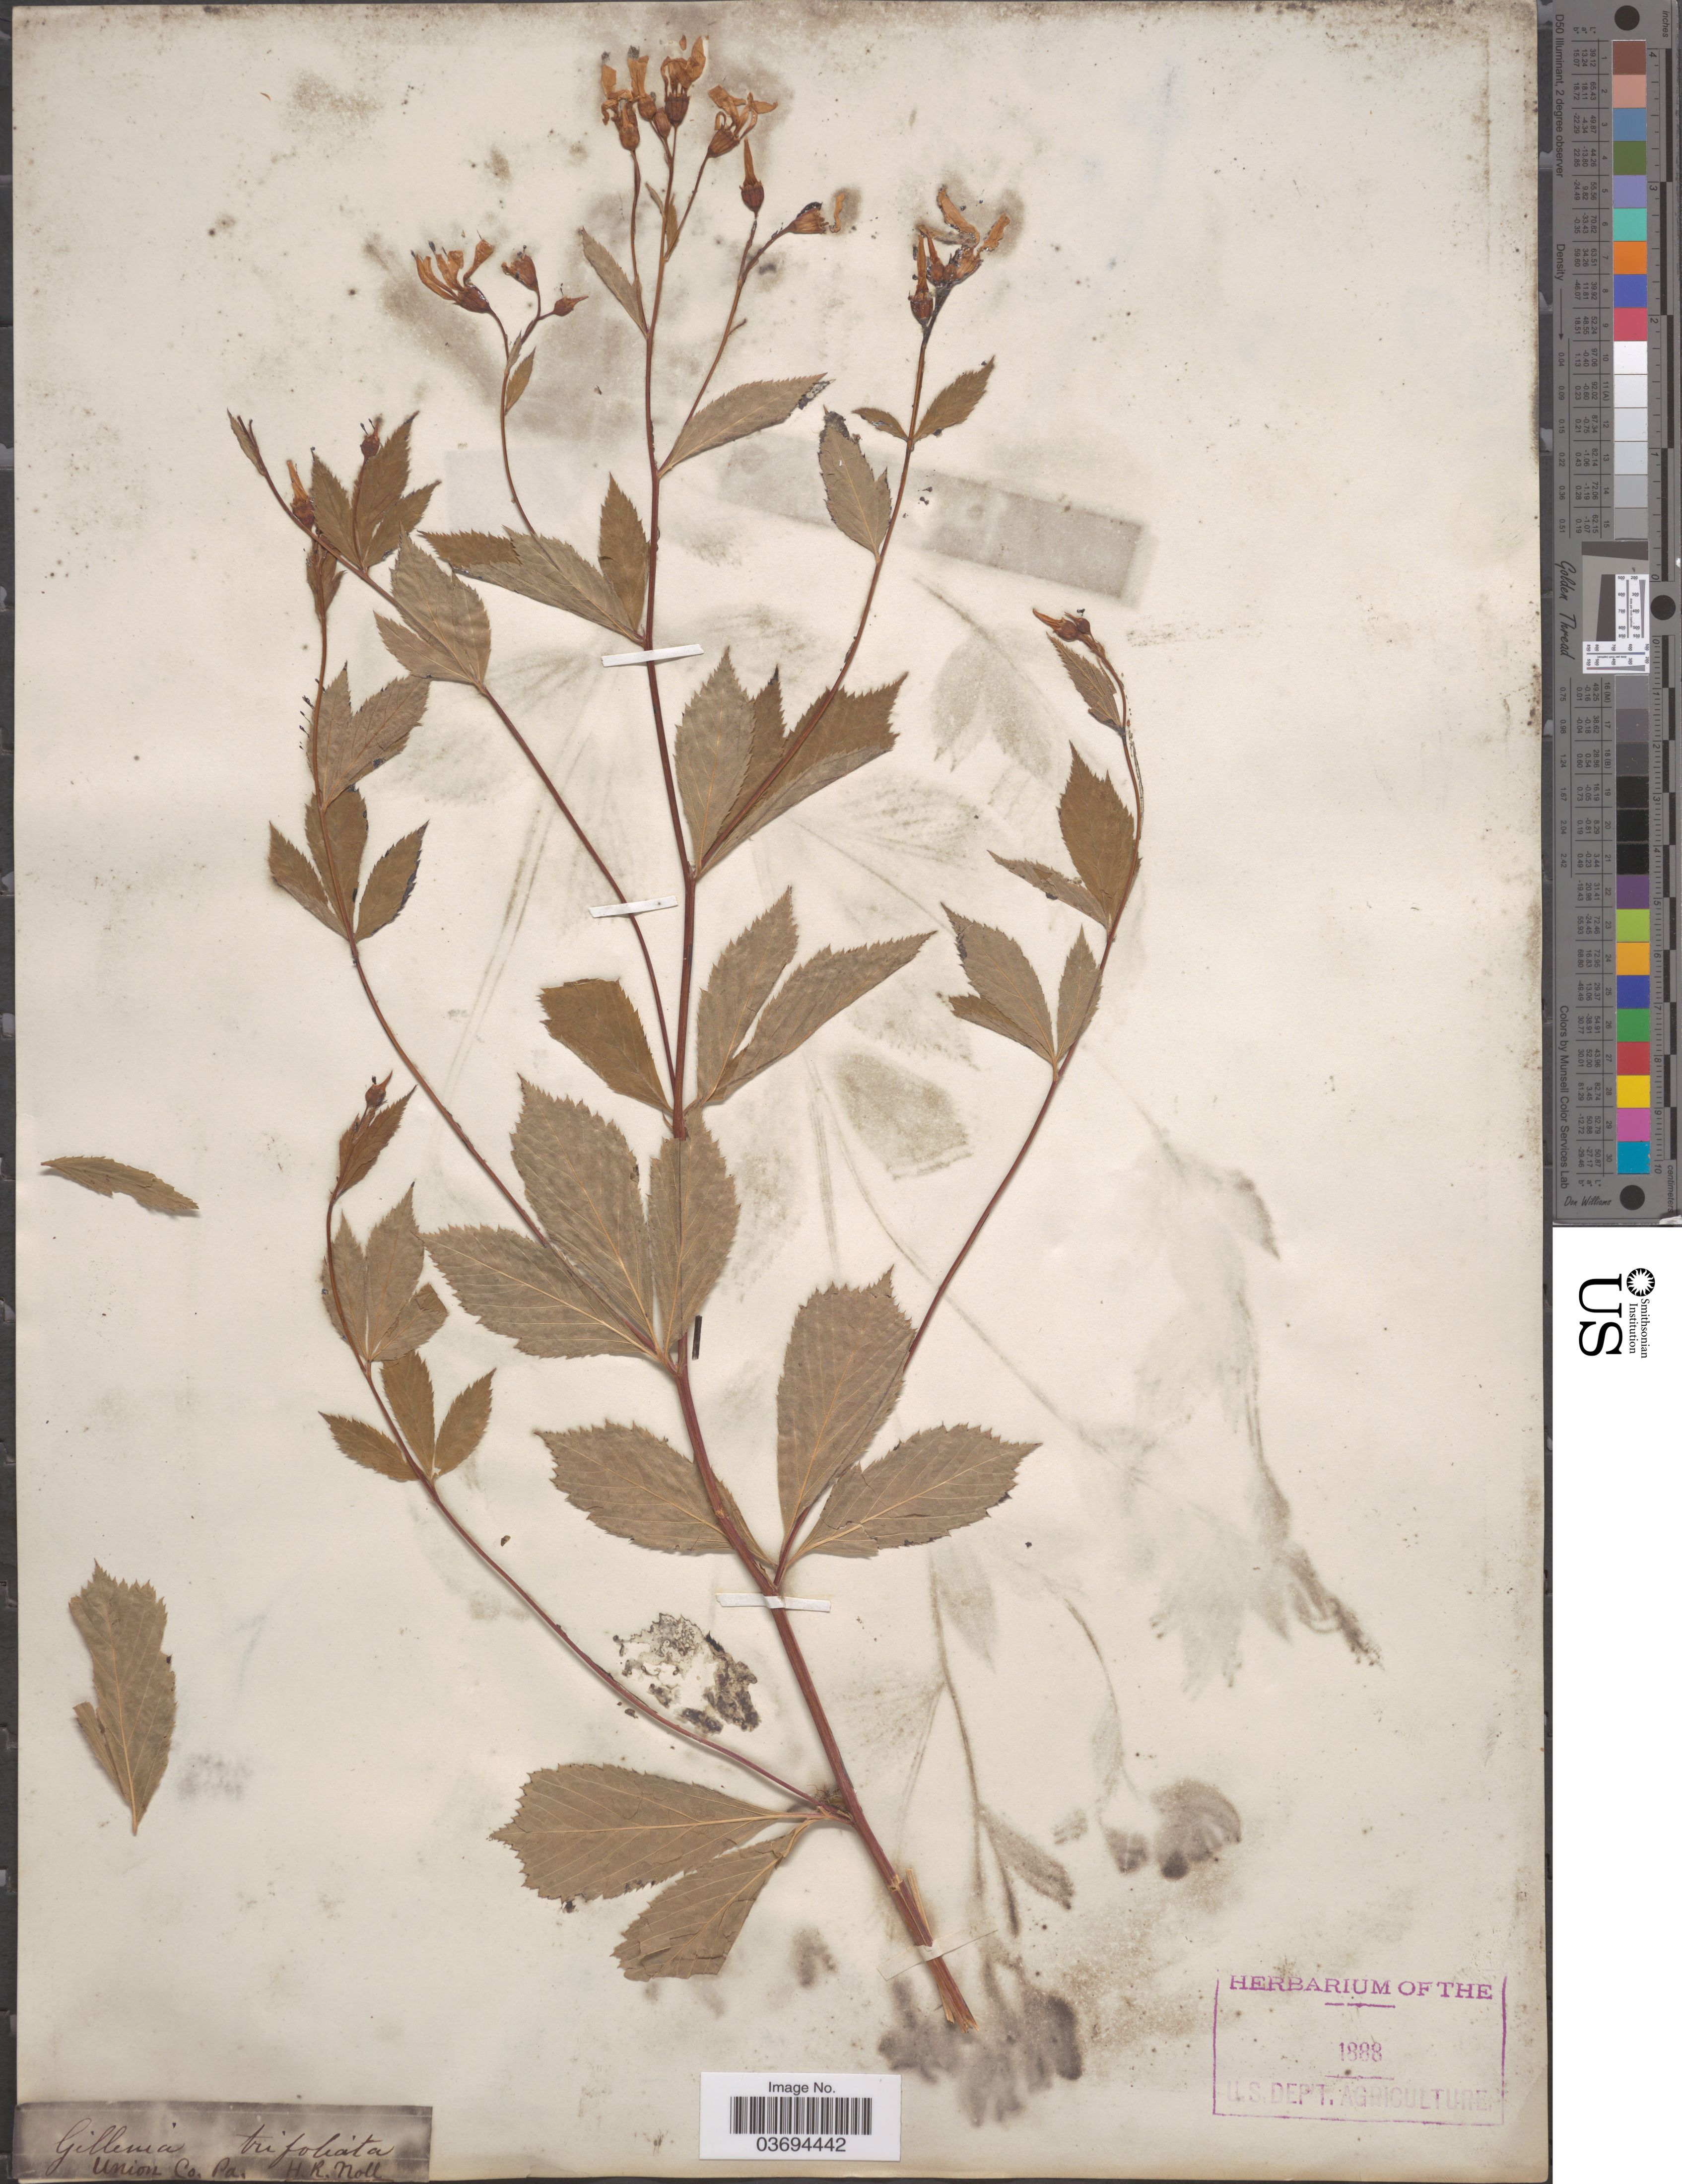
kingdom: Plantae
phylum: Tracheophyta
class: Magnoliopsida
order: Rosales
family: Rosaceae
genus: Gillenia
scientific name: Gillenia trifoliata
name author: (L.) Moench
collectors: H. Noll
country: United States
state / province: Pennsylvania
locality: Union Co.